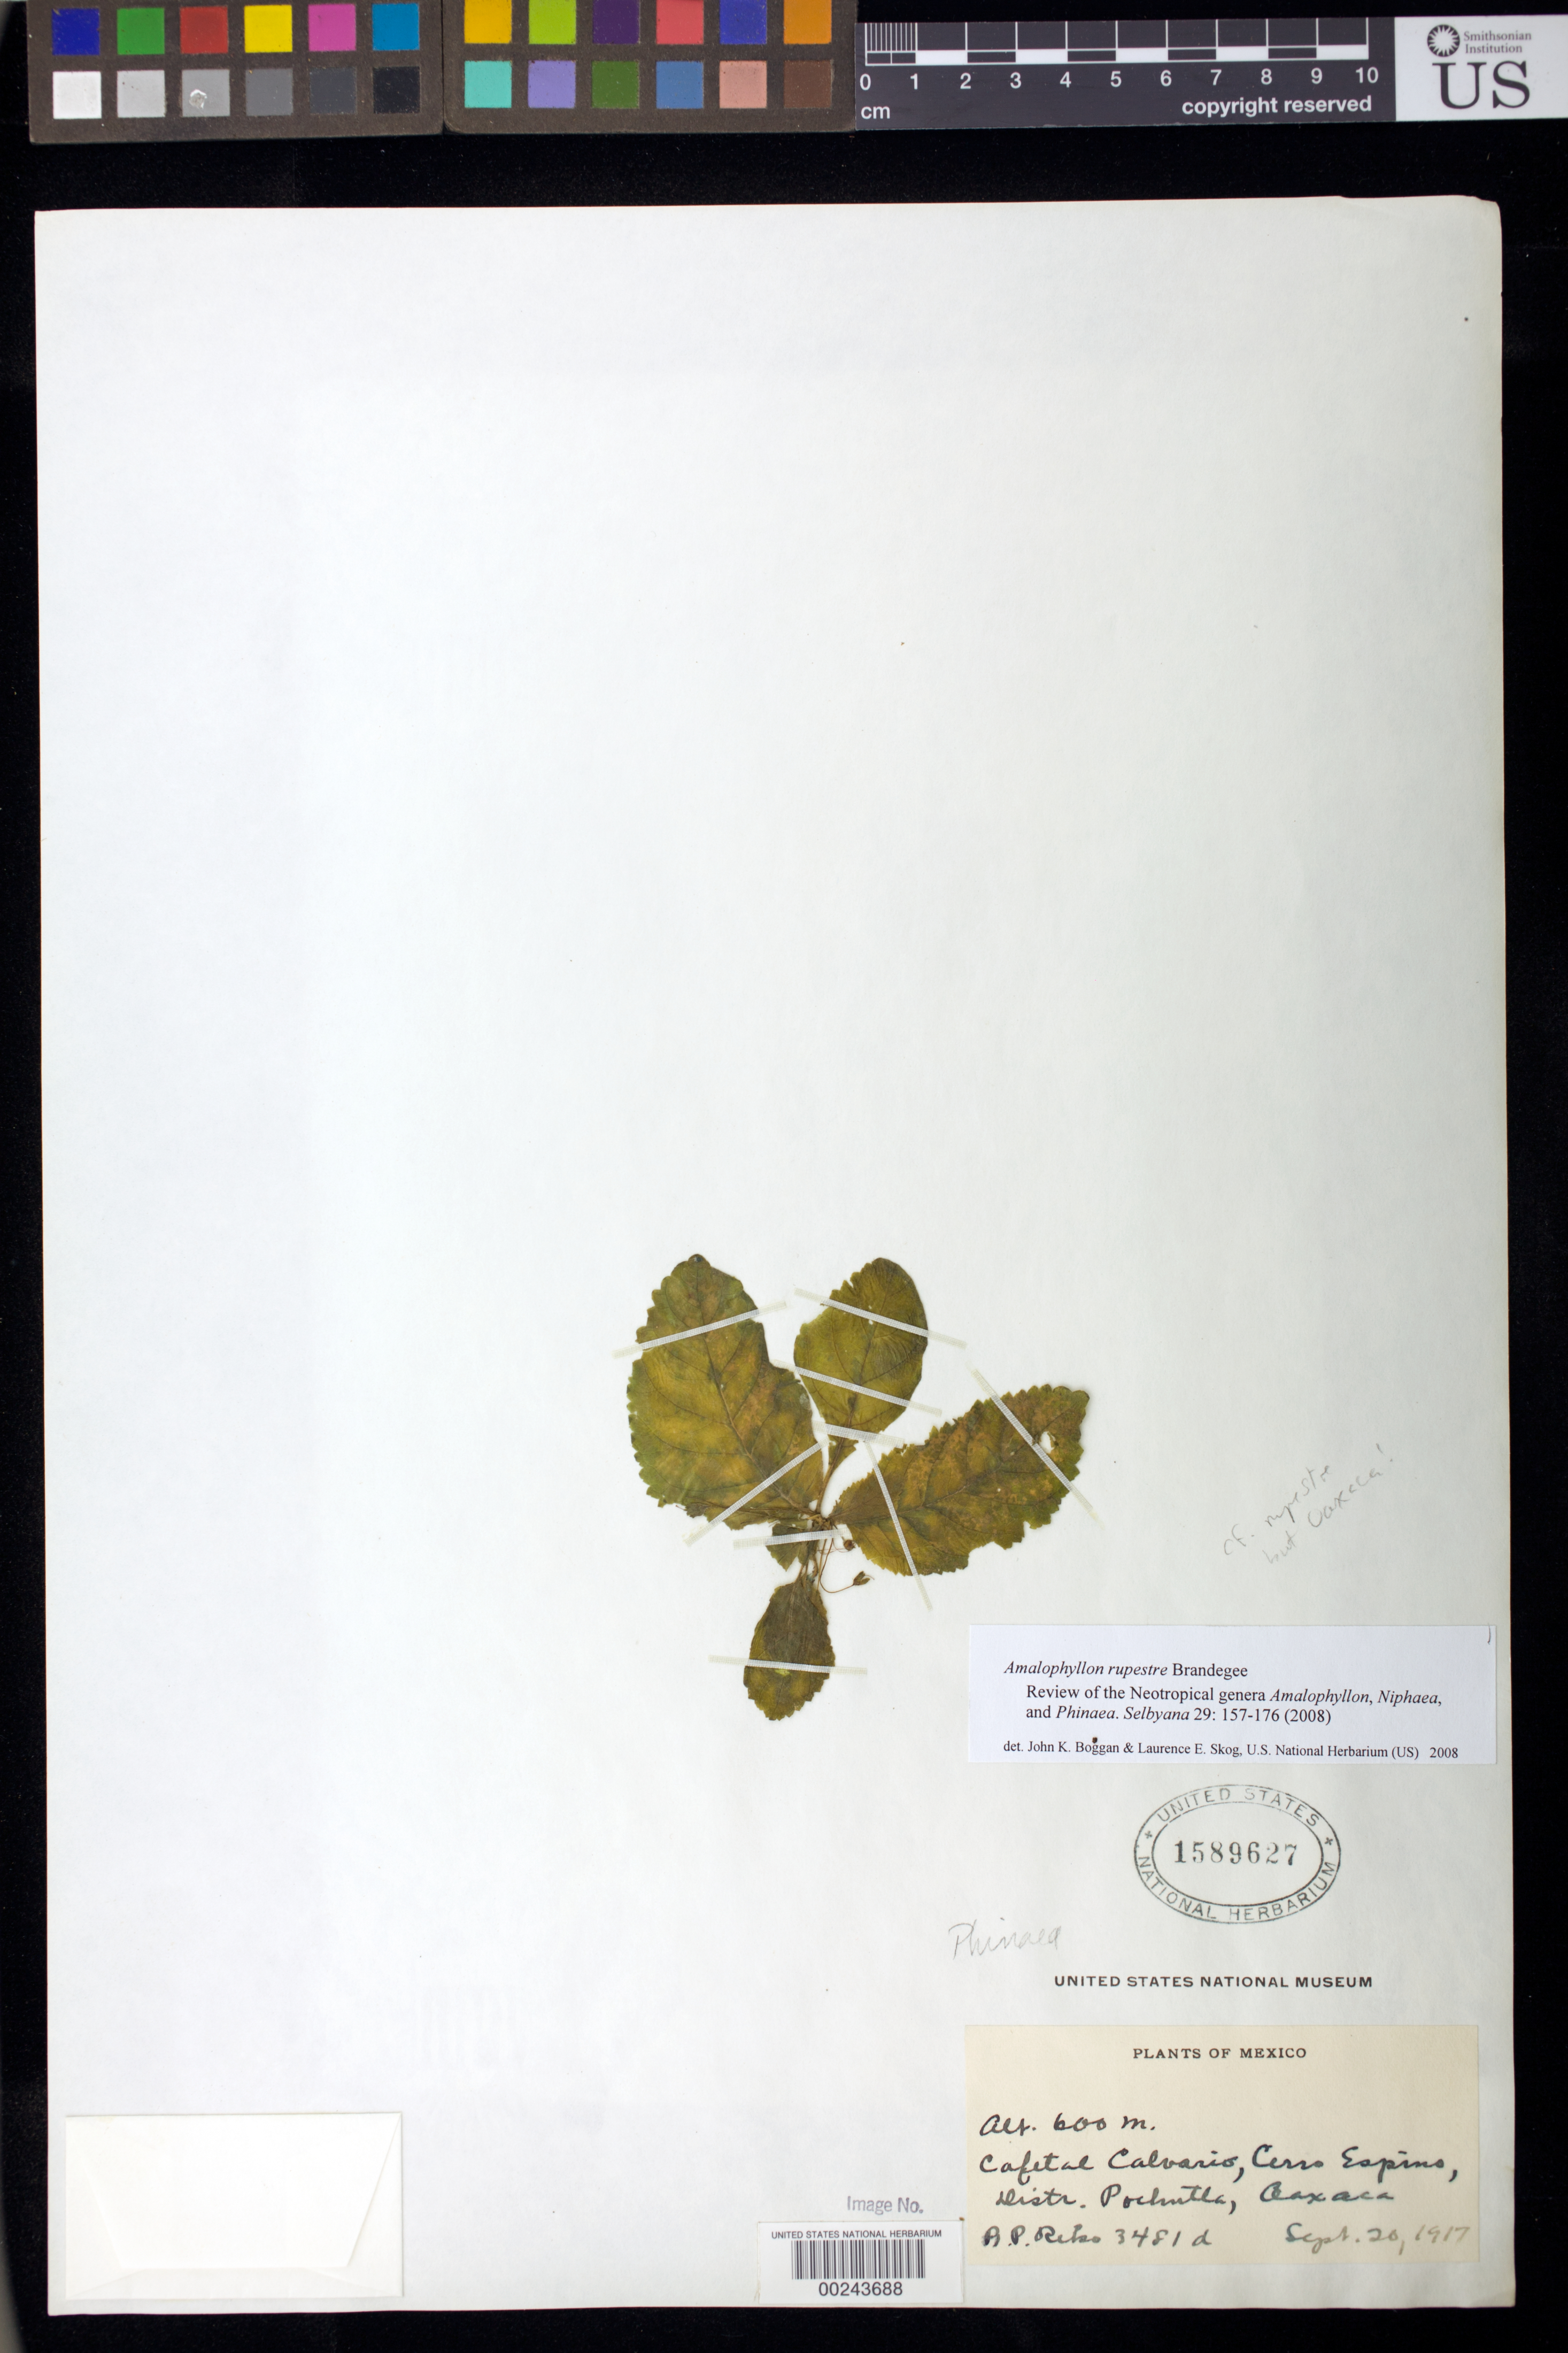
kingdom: Plantae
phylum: Tracheophyta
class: Magnoliopsida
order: Lamiales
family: Gesneriaceae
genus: Amalophyllon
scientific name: Amalophyllon rupestre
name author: Brandegee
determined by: Boggan, J. K.; Skog, L. E.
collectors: B. P. Reko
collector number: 3481 d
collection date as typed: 20 Sep 1917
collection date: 1917-09-20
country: Mexico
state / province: Oaxaca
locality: Cafetal Calvario, Cerro Espino, Dist. Pochutla, Oaxaca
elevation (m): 600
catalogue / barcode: US 1589627